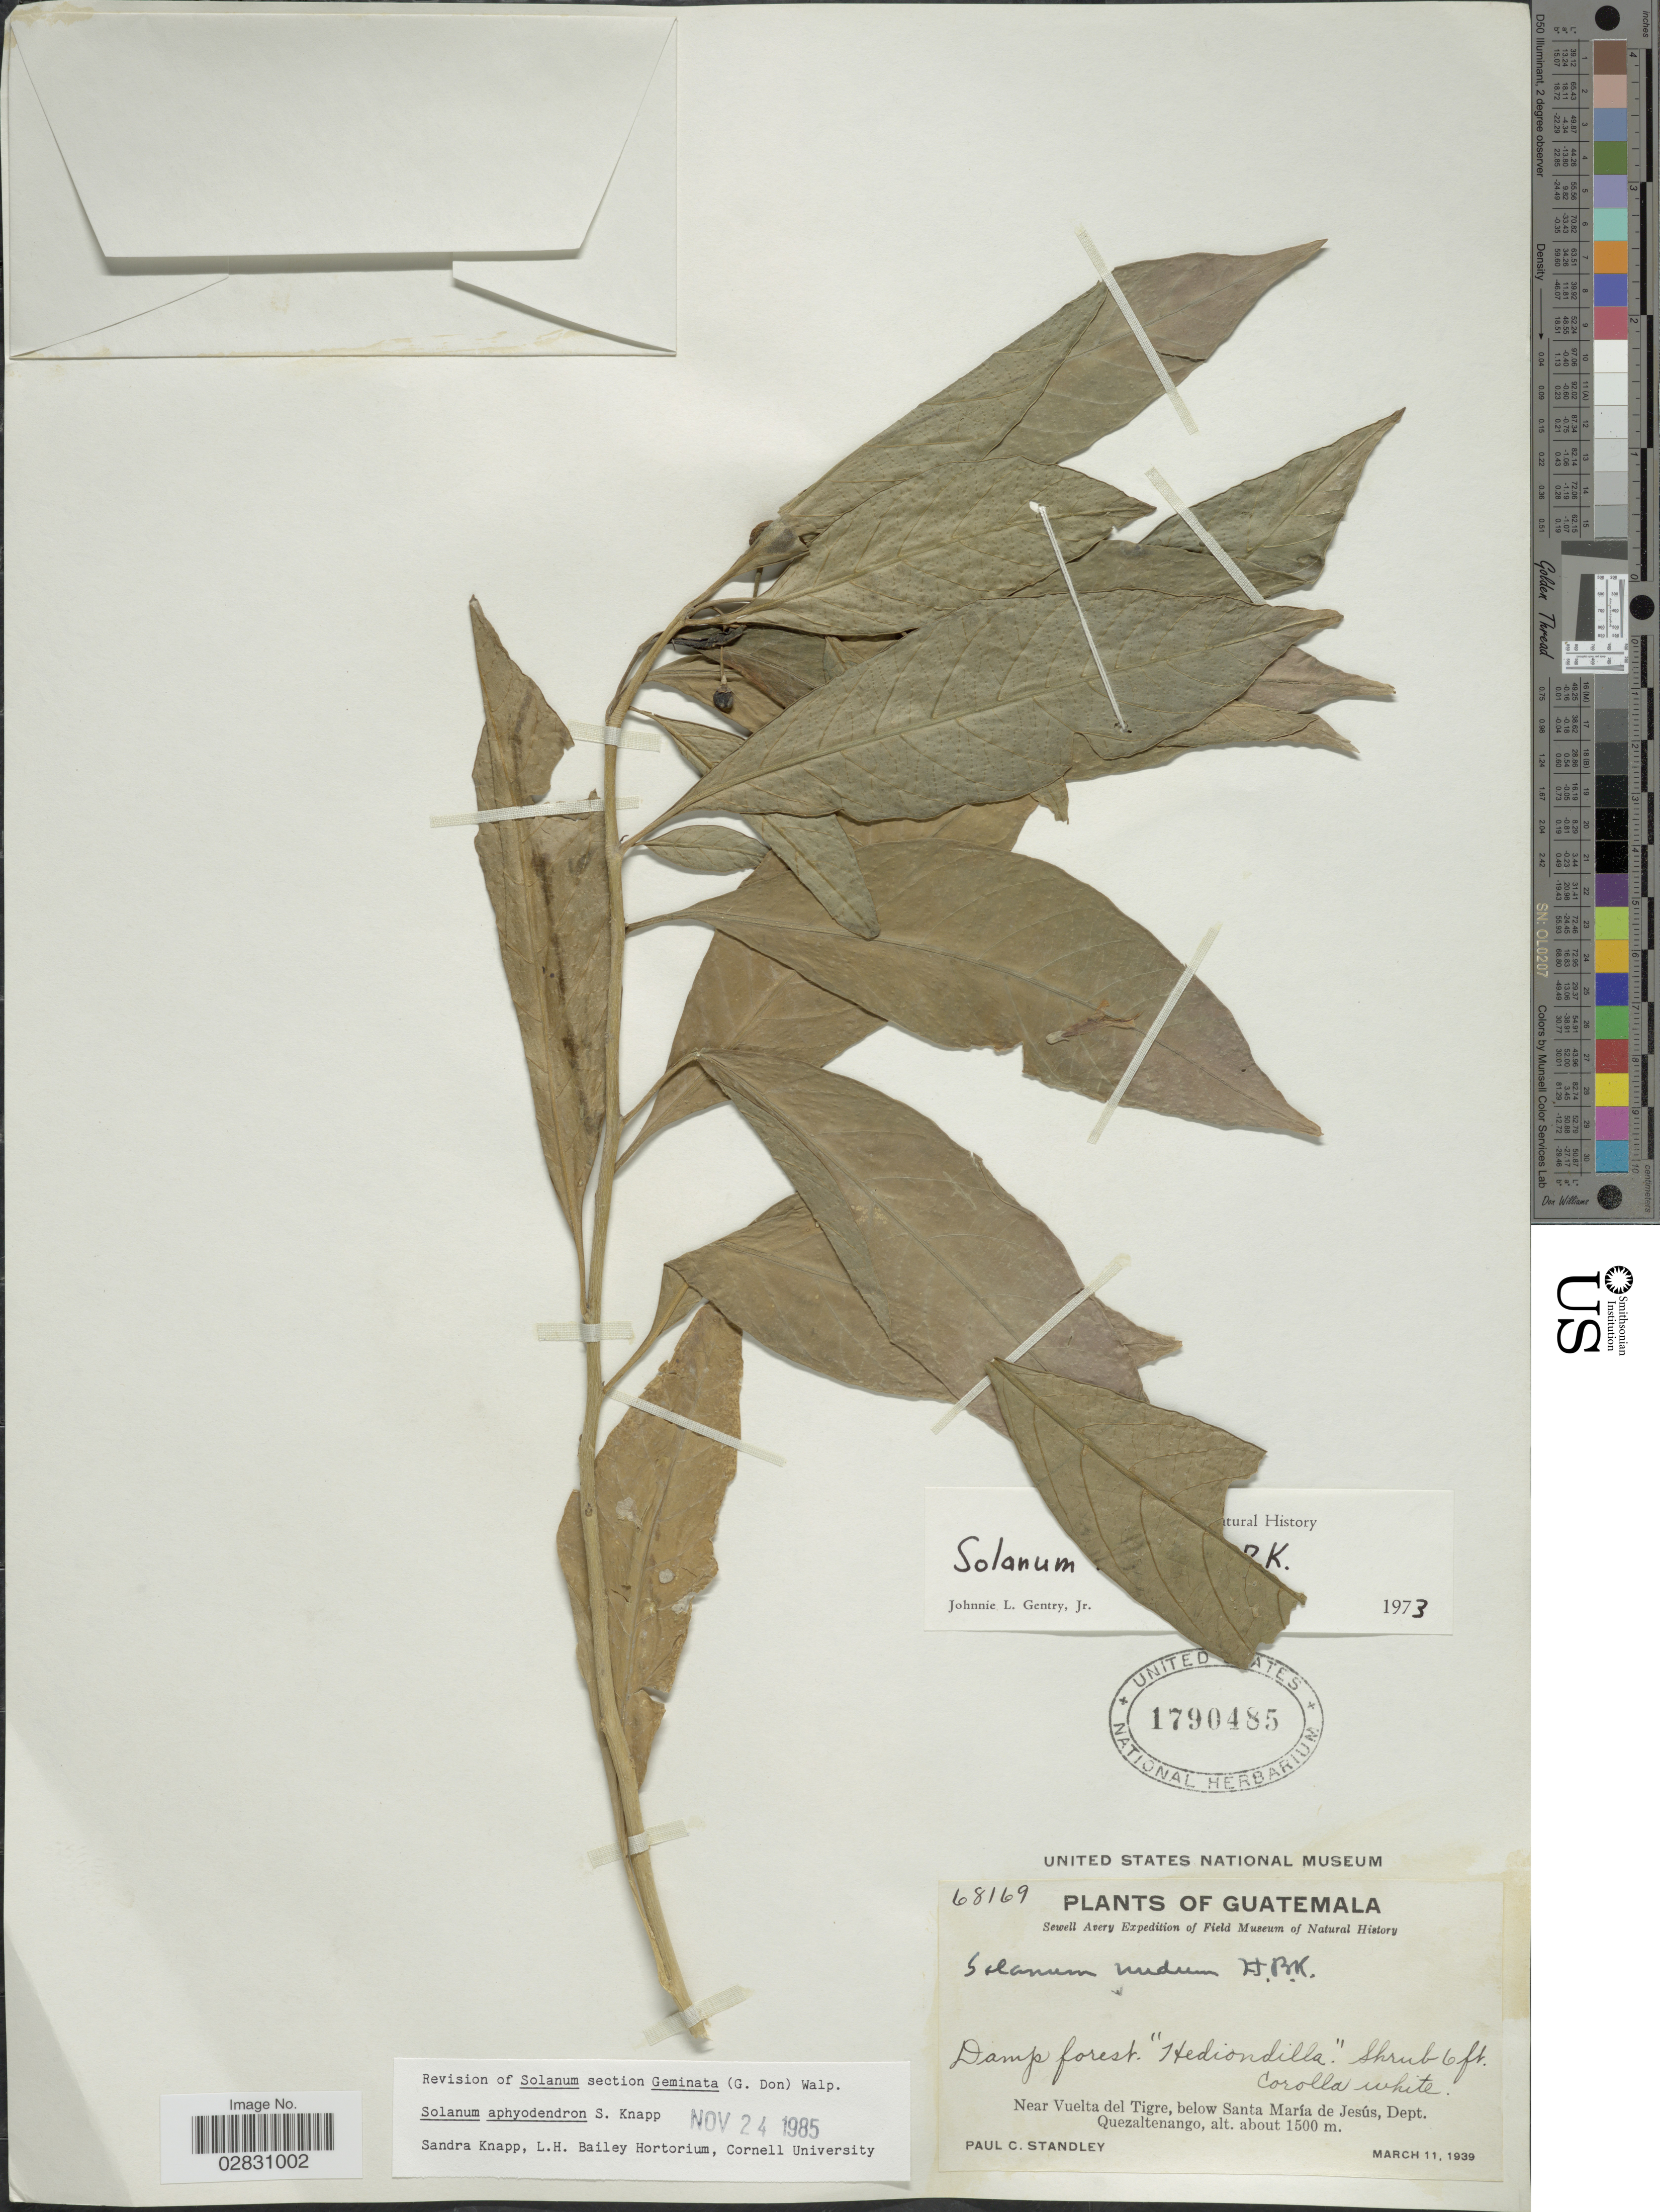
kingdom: Plantae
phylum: Tracheophyta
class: Magnoliopsida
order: Solanales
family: Solanaceae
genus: Solanum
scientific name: Solanum aphyodendron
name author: S. Knapp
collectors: P. C. Standley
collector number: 68169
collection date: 1939-03-11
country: Guatemala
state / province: Quetzaltenango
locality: Near Vuelta del Tigre, below Santa María de Jesús, Dept. Quezaltenango.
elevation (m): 1500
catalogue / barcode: US 1790485